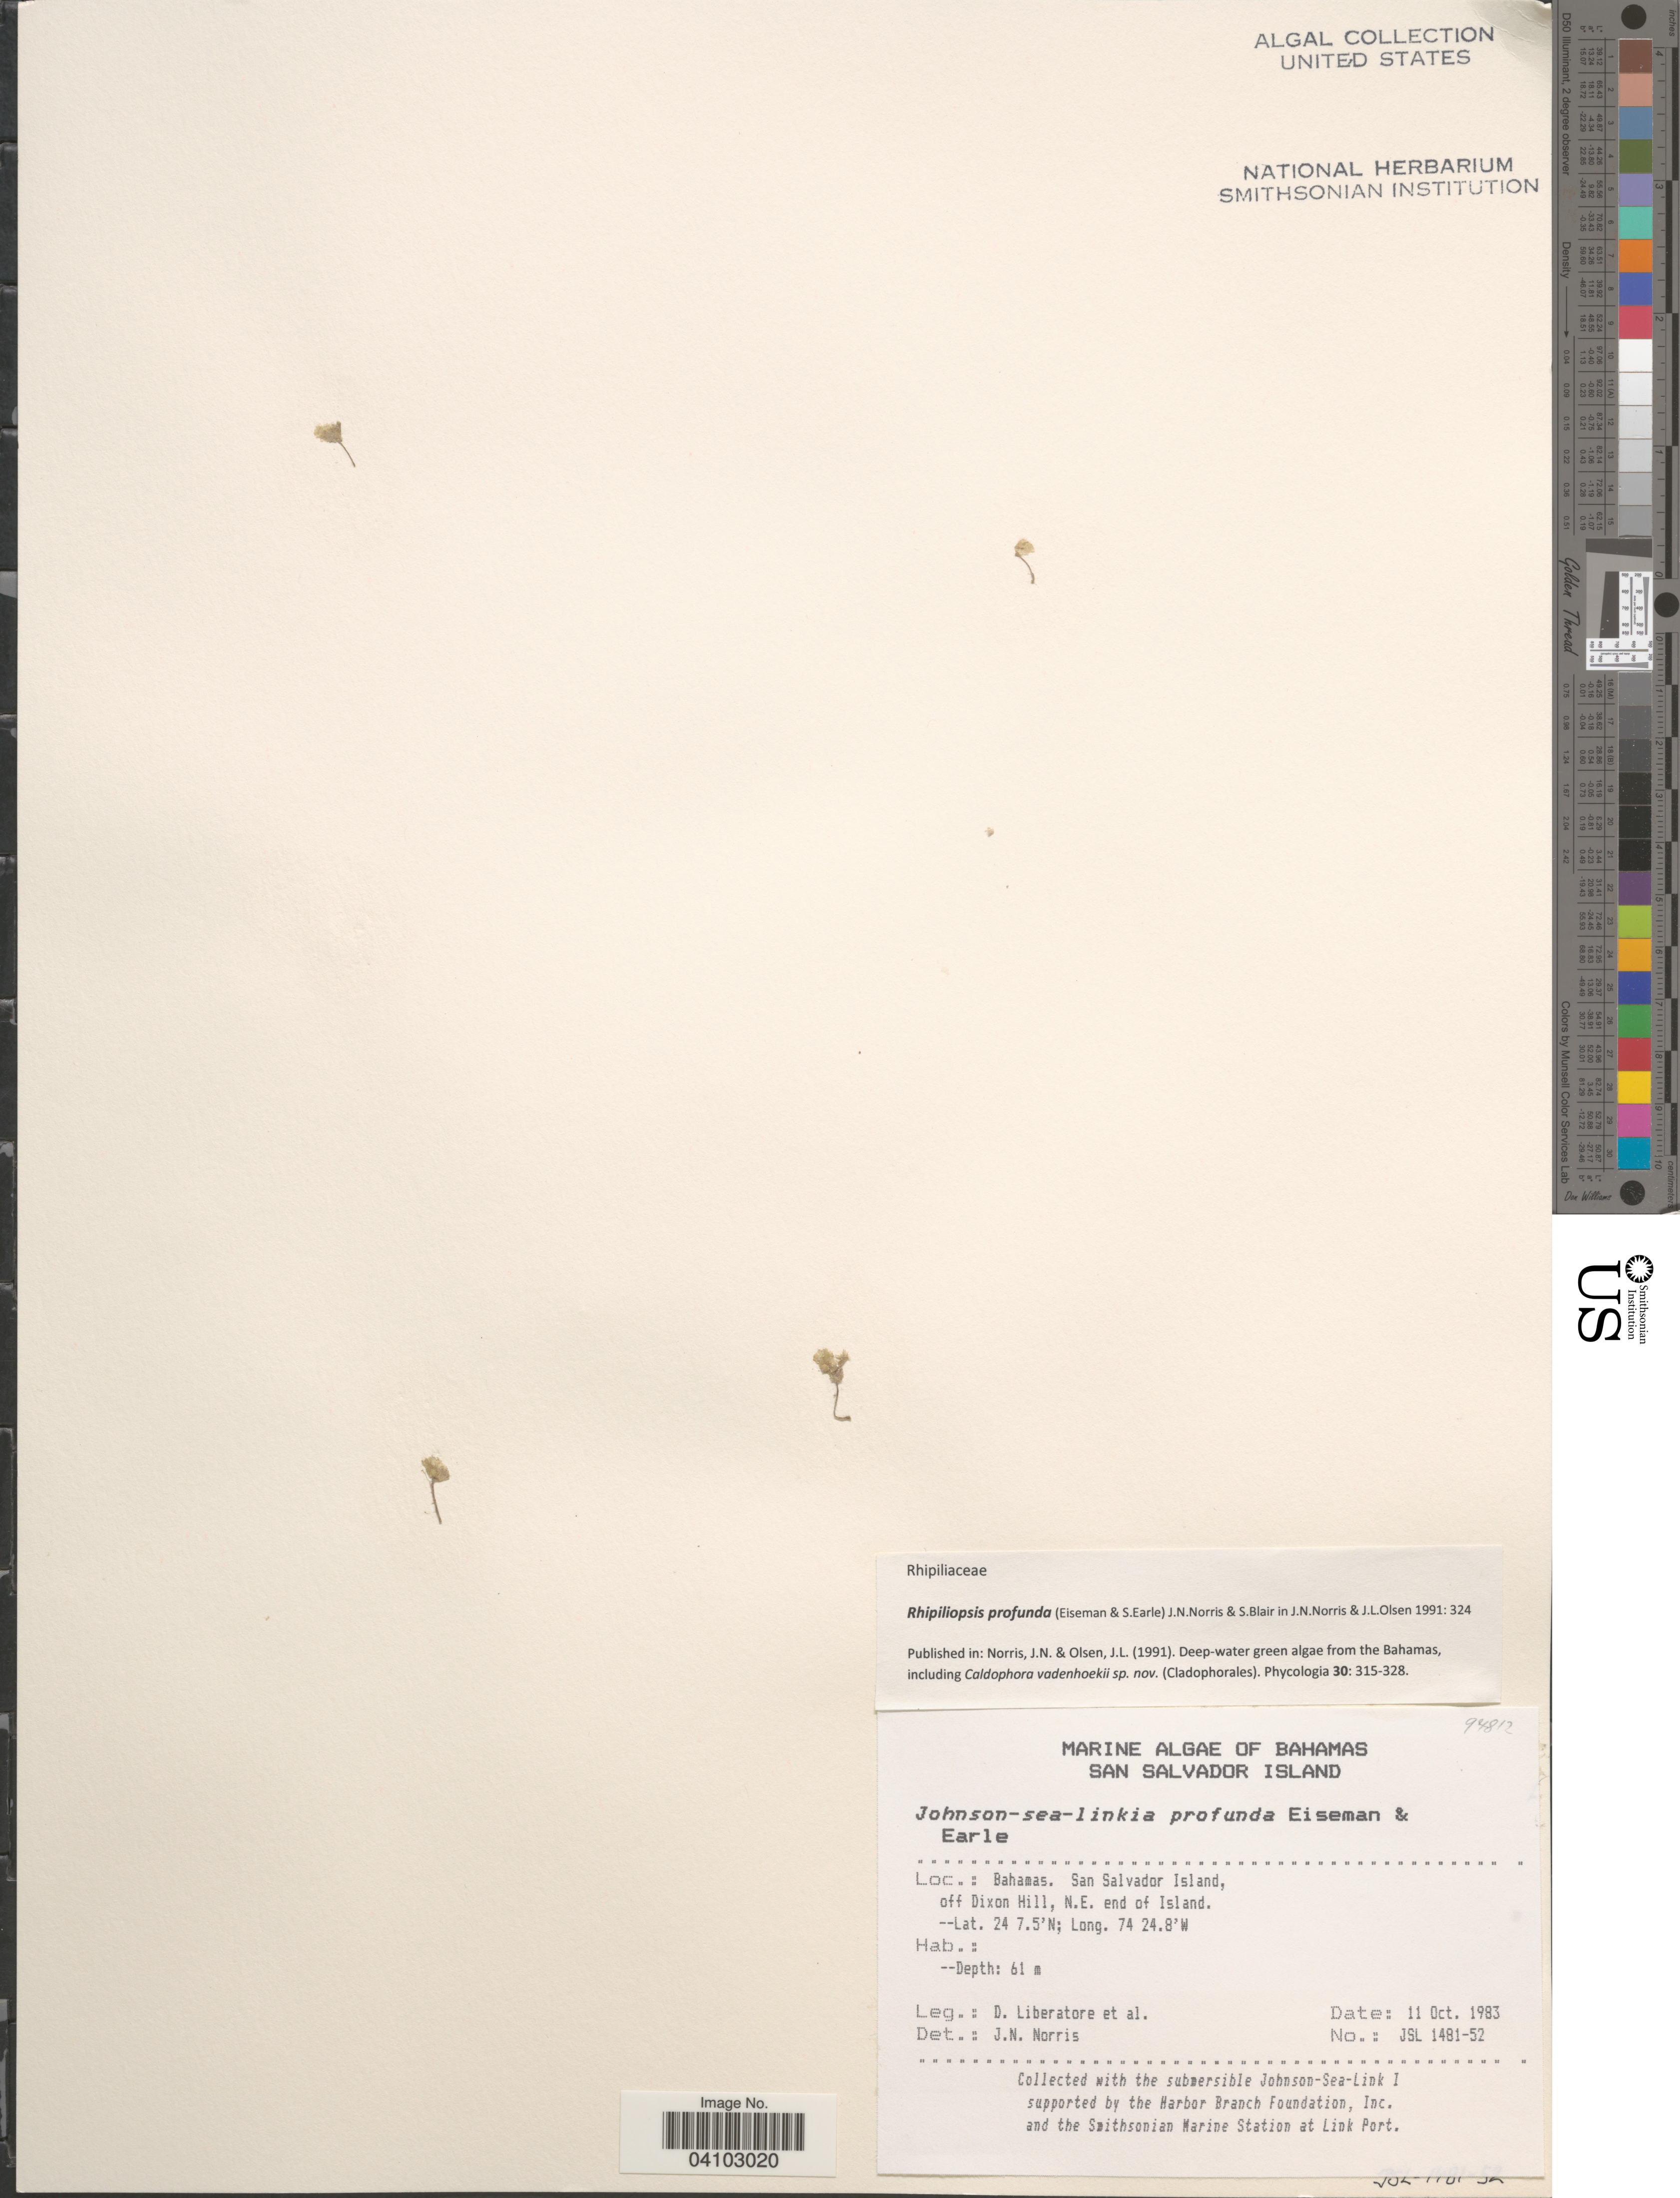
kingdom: Plantae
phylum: Chlorophyta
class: Ulvophyceae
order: Bryopsidales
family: Rhipiliaceae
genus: Rhipiliopsis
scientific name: Rhipiliopsis profunda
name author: (Eiseman & S.A. Earle) J.N. Norris & S. Blair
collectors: D. Liberatore & et al.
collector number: JSL 1481-52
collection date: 1983-10-11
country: Bahamas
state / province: San Salvador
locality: San Salvador Island, off Dixon Hill, N.E. end of Island.